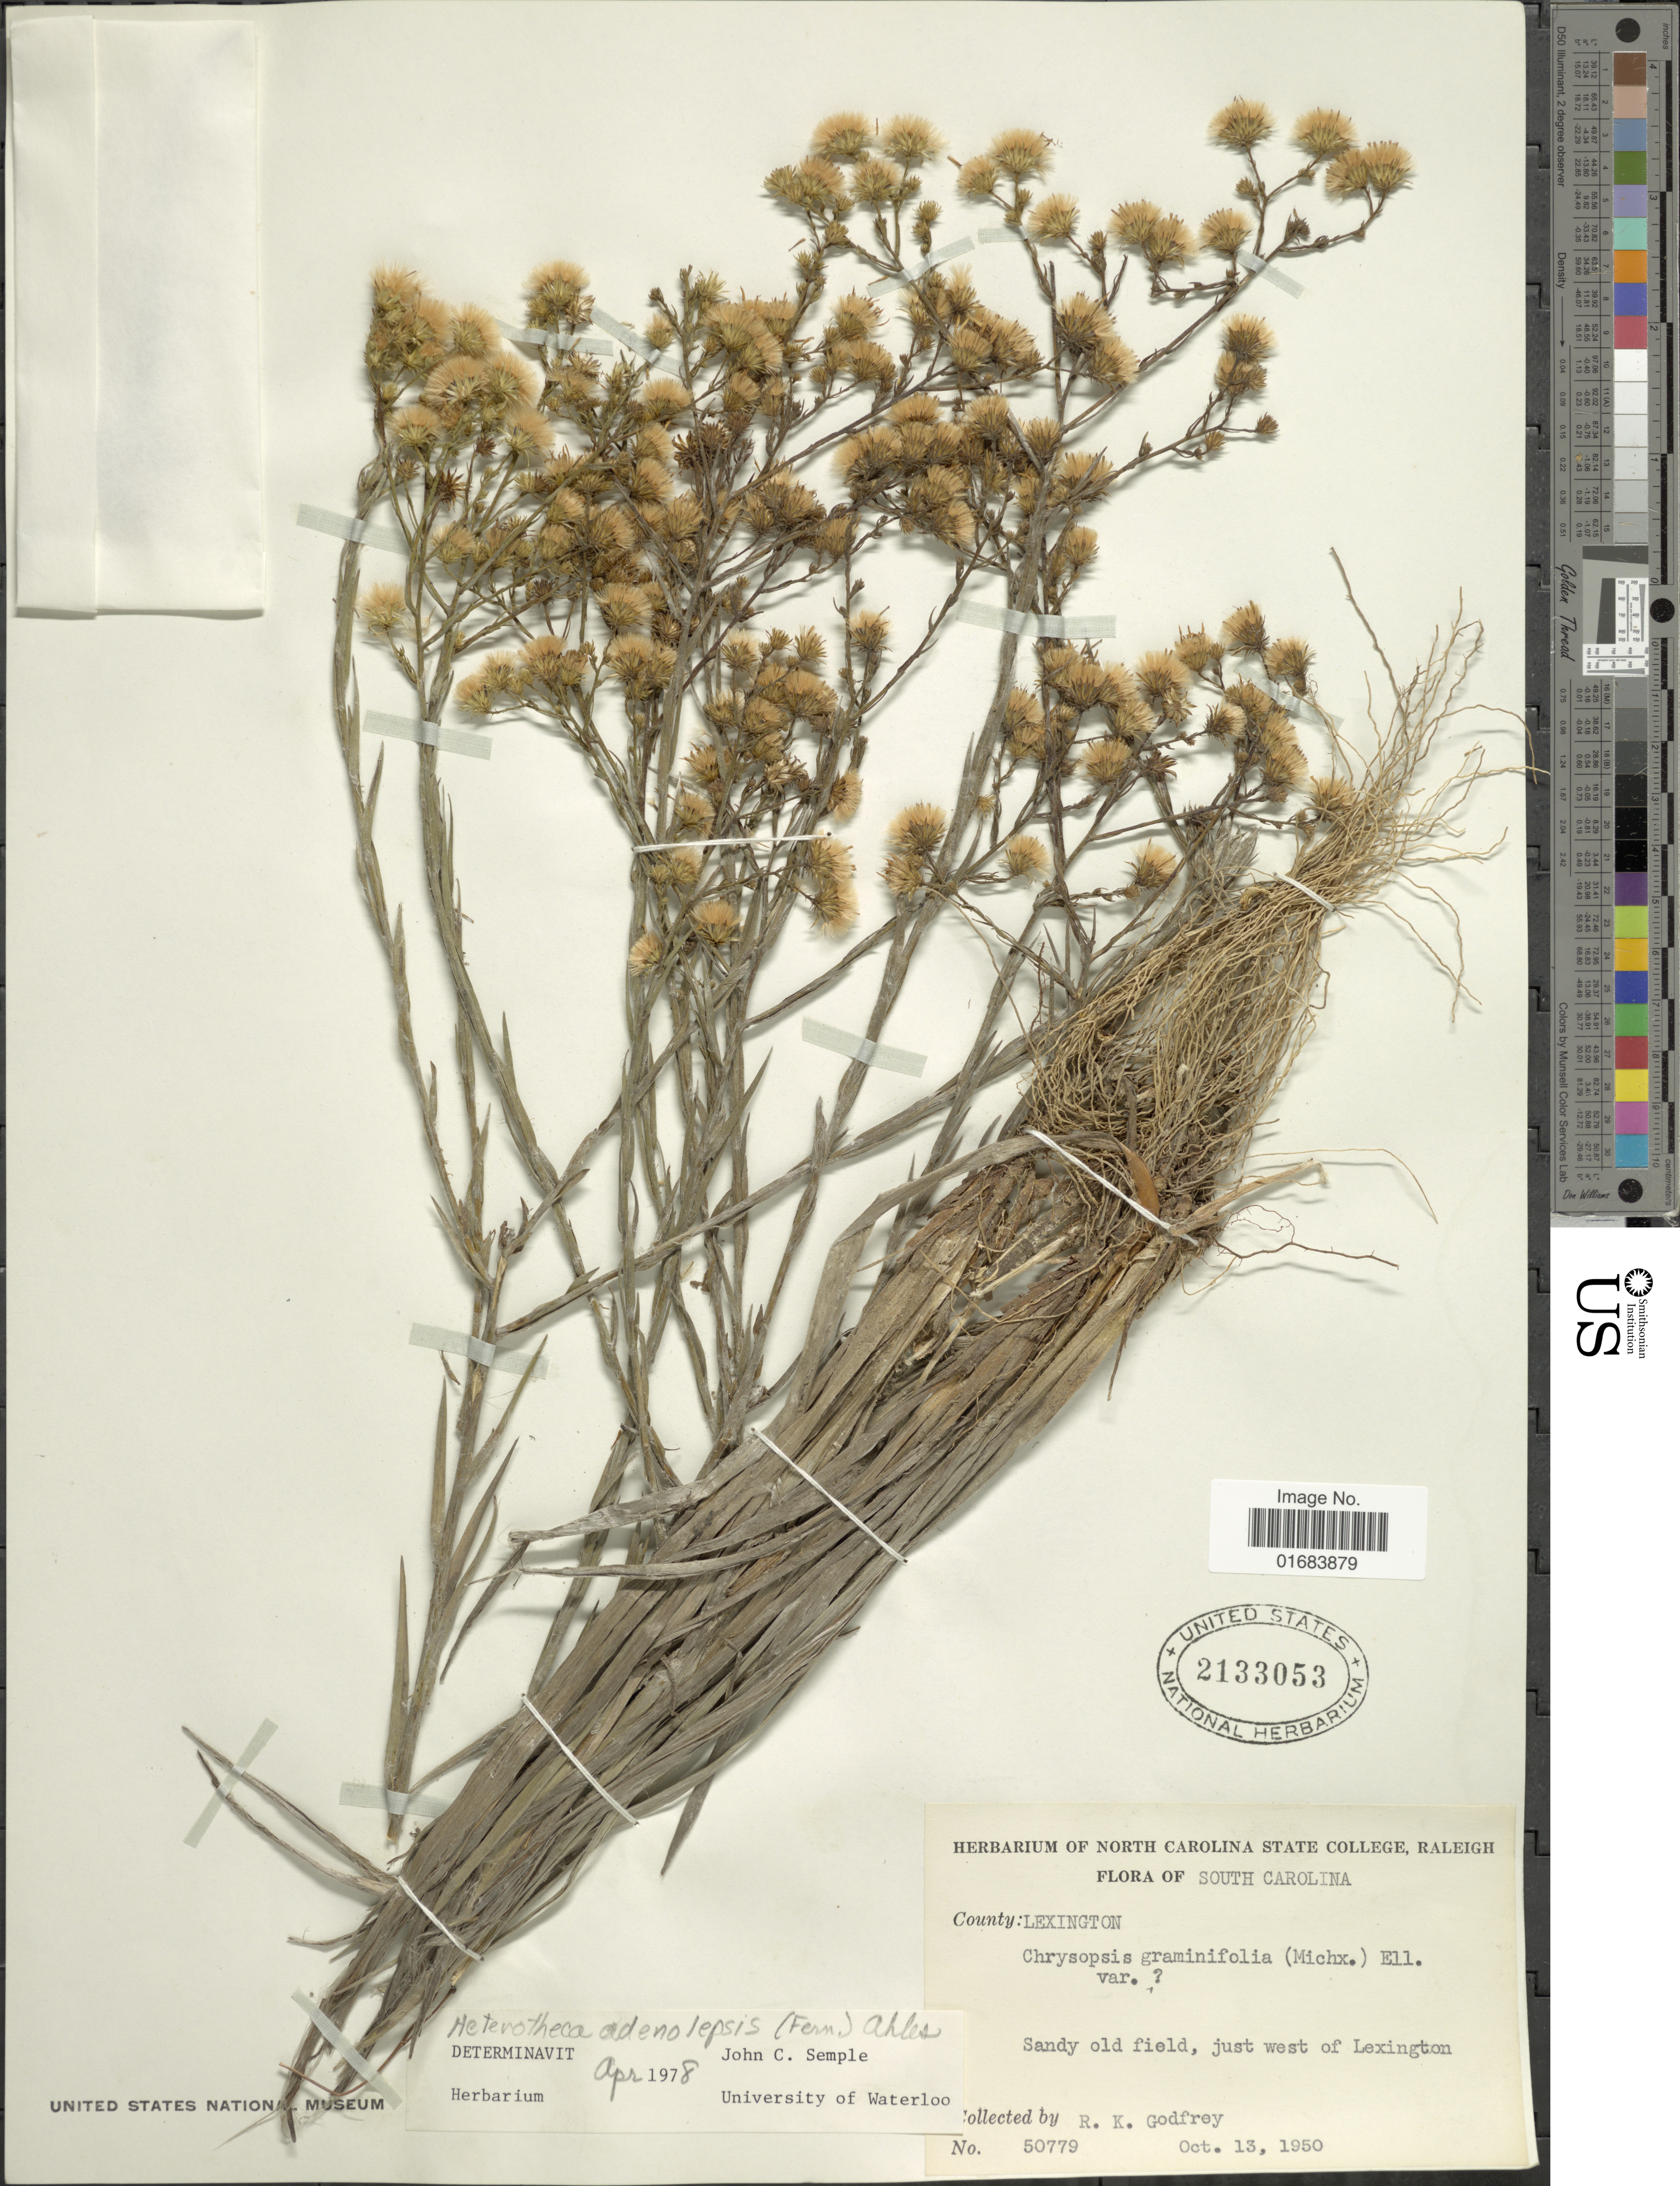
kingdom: Plantae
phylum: Tracheophyta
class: Magnoliopsida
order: Asterales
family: Asteraceae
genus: Pityopsis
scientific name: Pityopsis adenolepis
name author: (Fernald) Semple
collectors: R. K. Godfrey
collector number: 50779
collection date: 1950-10-13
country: United States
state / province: South Carolina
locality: County: Lexington, just west of Lexington.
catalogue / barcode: US 2133053